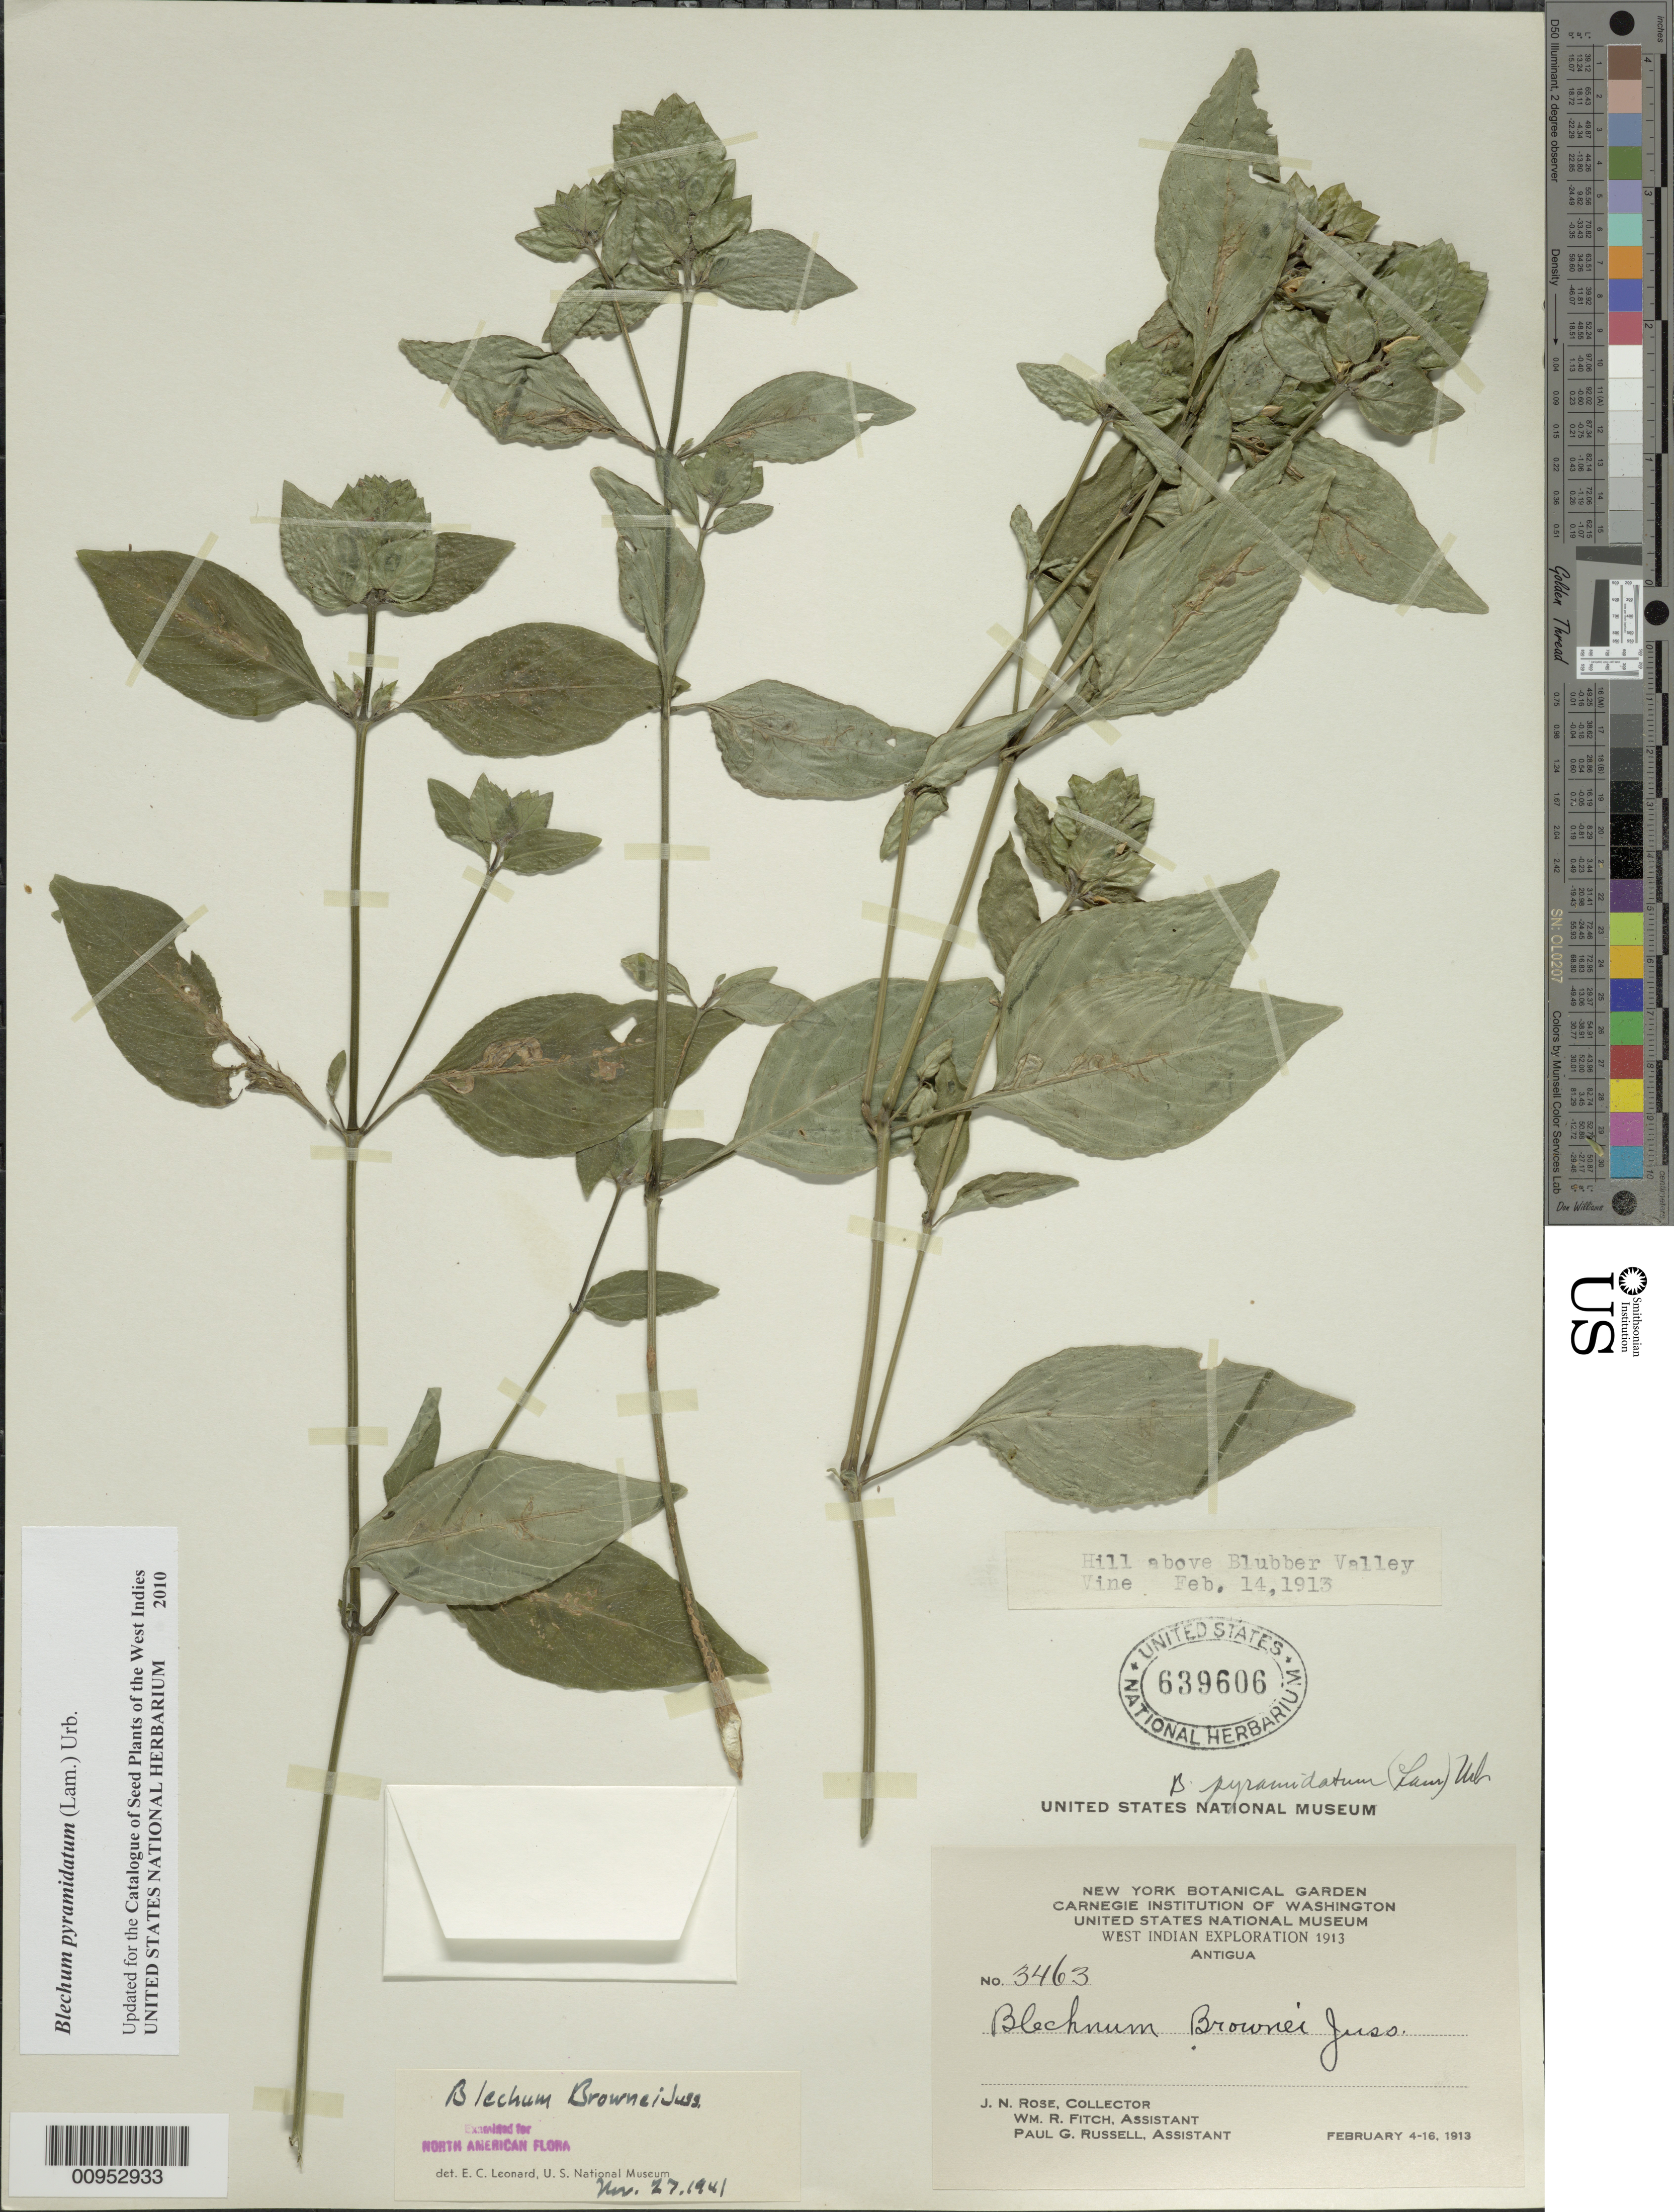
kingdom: Plantae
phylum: Tracheophyta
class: Magnoliopsida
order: Lamiales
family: Acanthaceae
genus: Blechum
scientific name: Blechum pyramidatum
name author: (Lam.) Urb.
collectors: J. N. Rose, W. R. Fitch & P. G. Russell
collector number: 3463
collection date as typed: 14 Feb 1913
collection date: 1913-02-14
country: Antigua and Barbuda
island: Antigua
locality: Hill above Blubber Valley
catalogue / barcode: US 639606